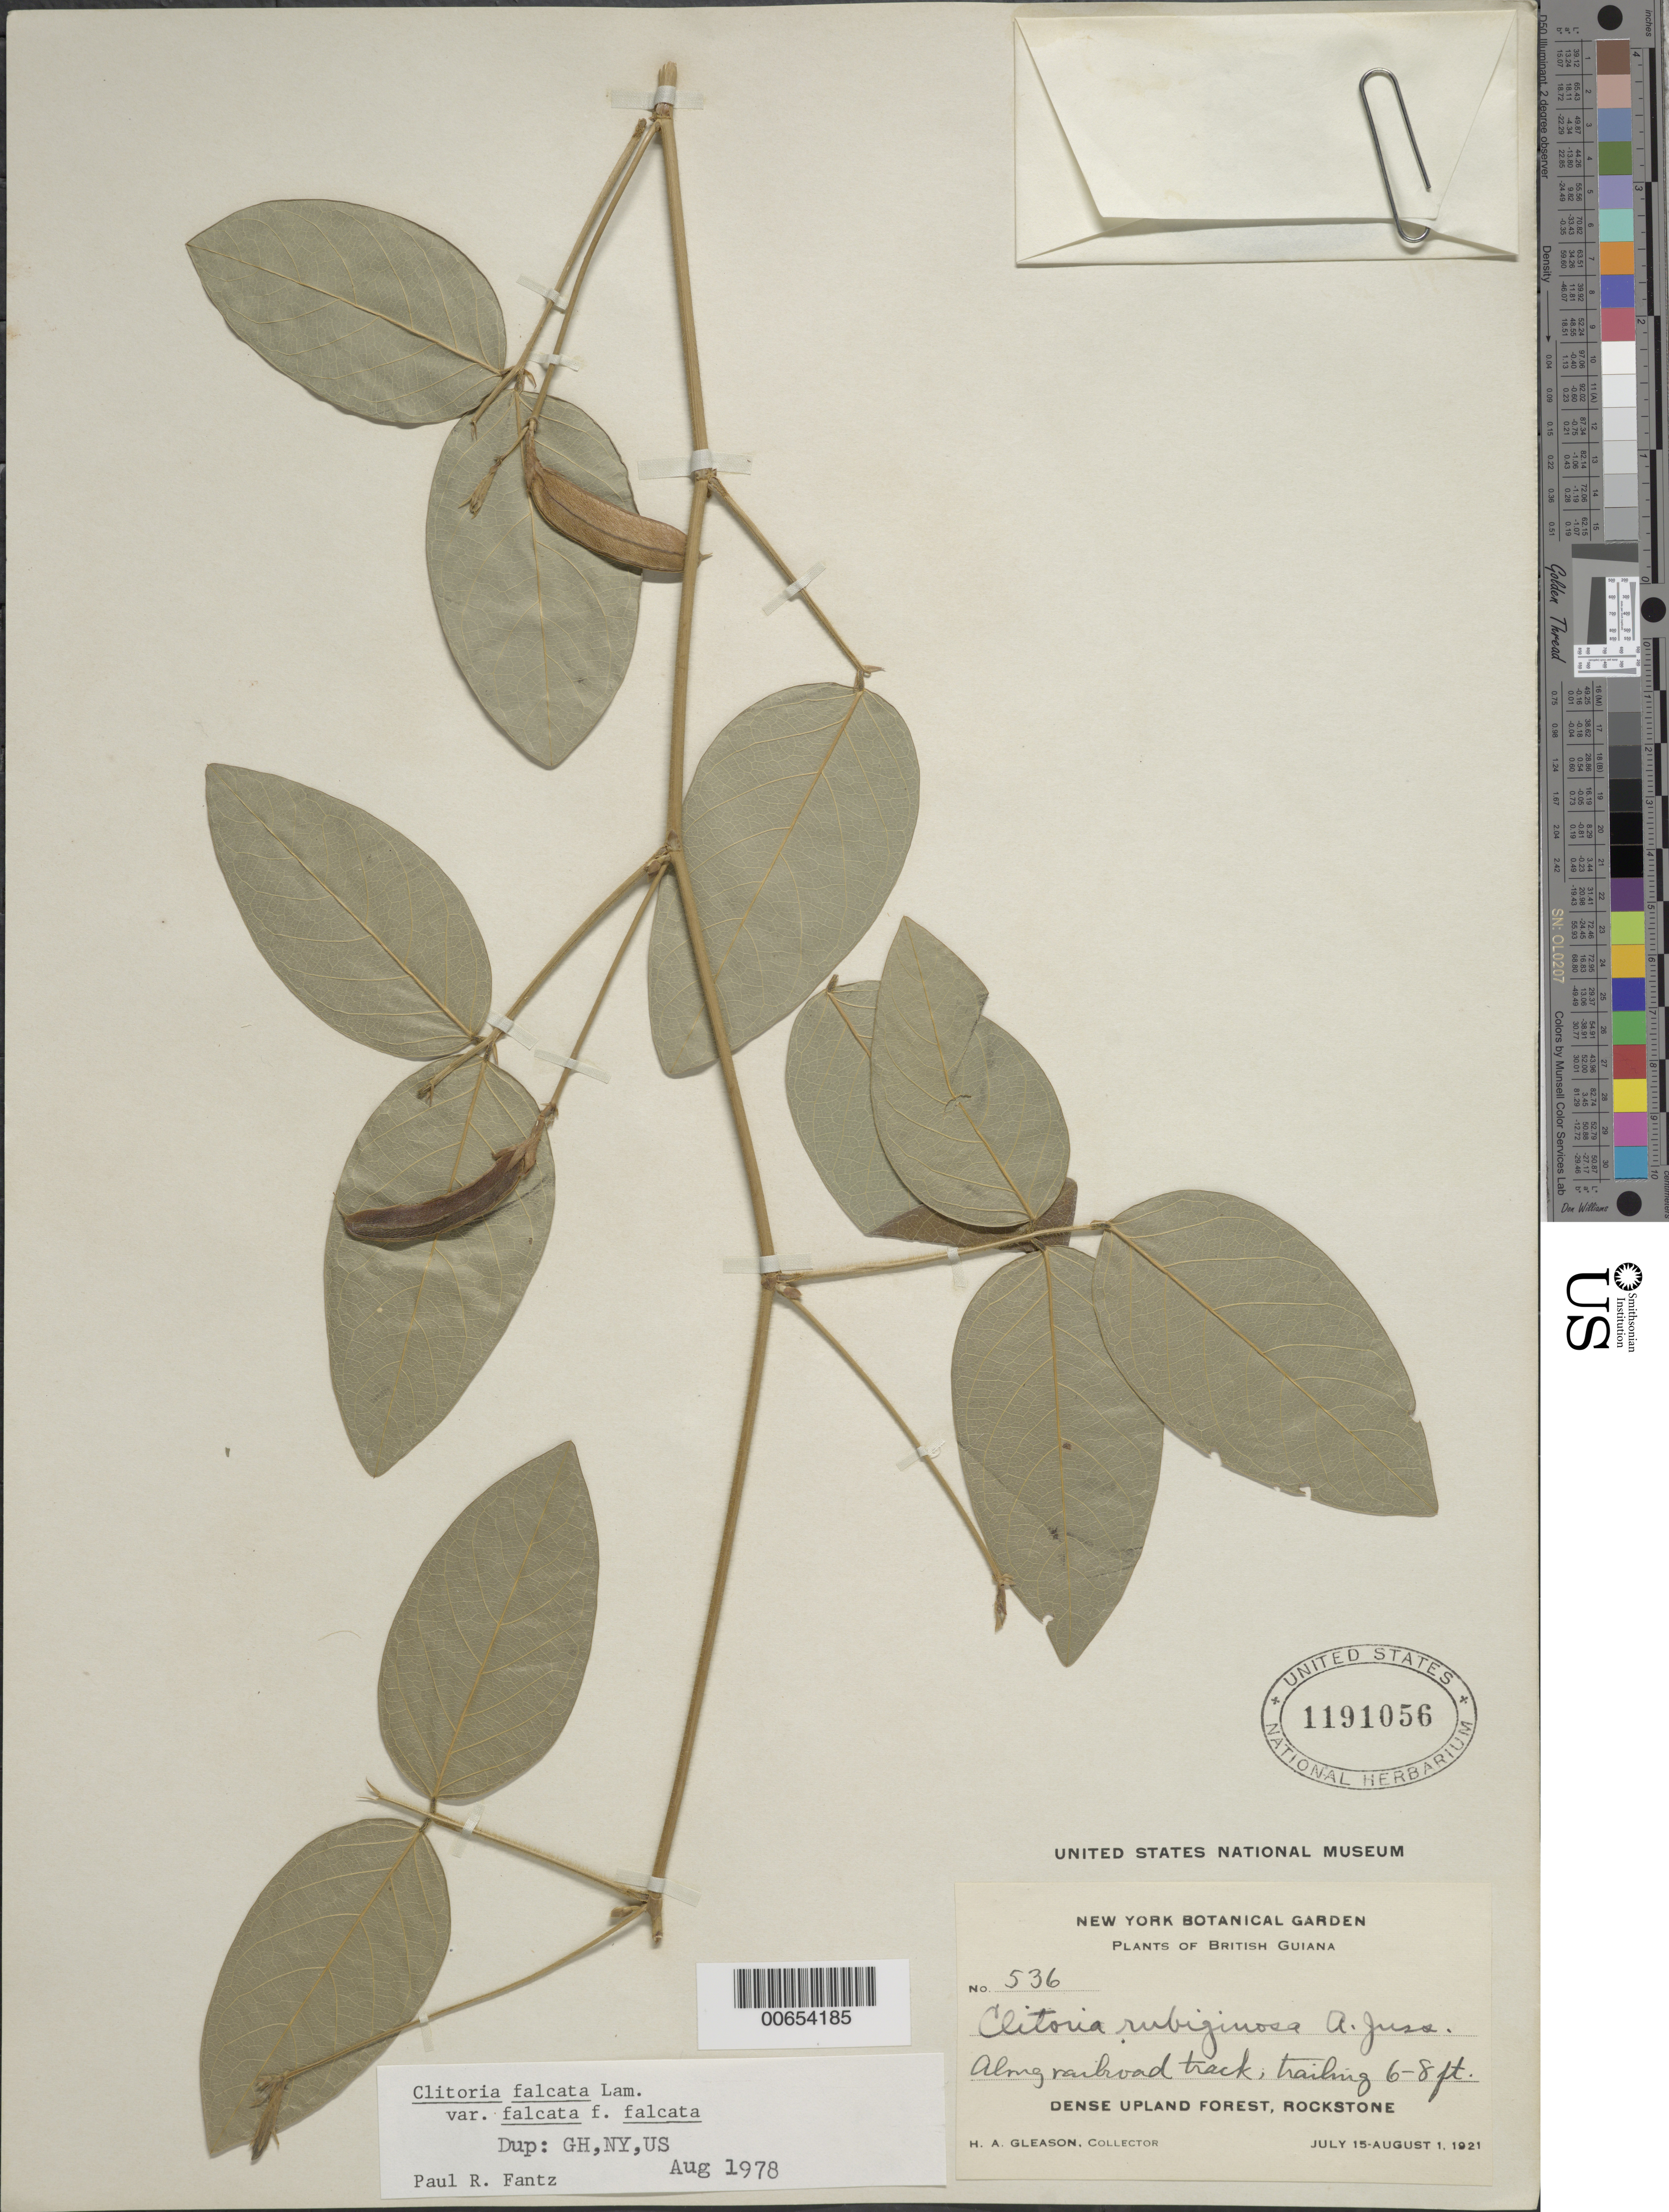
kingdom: Plantae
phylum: Tracheophyta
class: Magnoliopsida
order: Fabales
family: Fabaceae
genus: Clitoria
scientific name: Clitoria falcata var. falcata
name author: Lam.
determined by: Fantz, P. R., (FLAS), University of Florida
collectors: H. A. Gleason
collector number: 536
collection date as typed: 15-Jul-21 to 1-Aug-21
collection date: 1921-07-15/1921-08-01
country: Guyana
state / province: U. Demerara-Berbice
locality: Rockstone, in and about the village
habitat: Along railroad track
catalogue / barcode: US 1191056